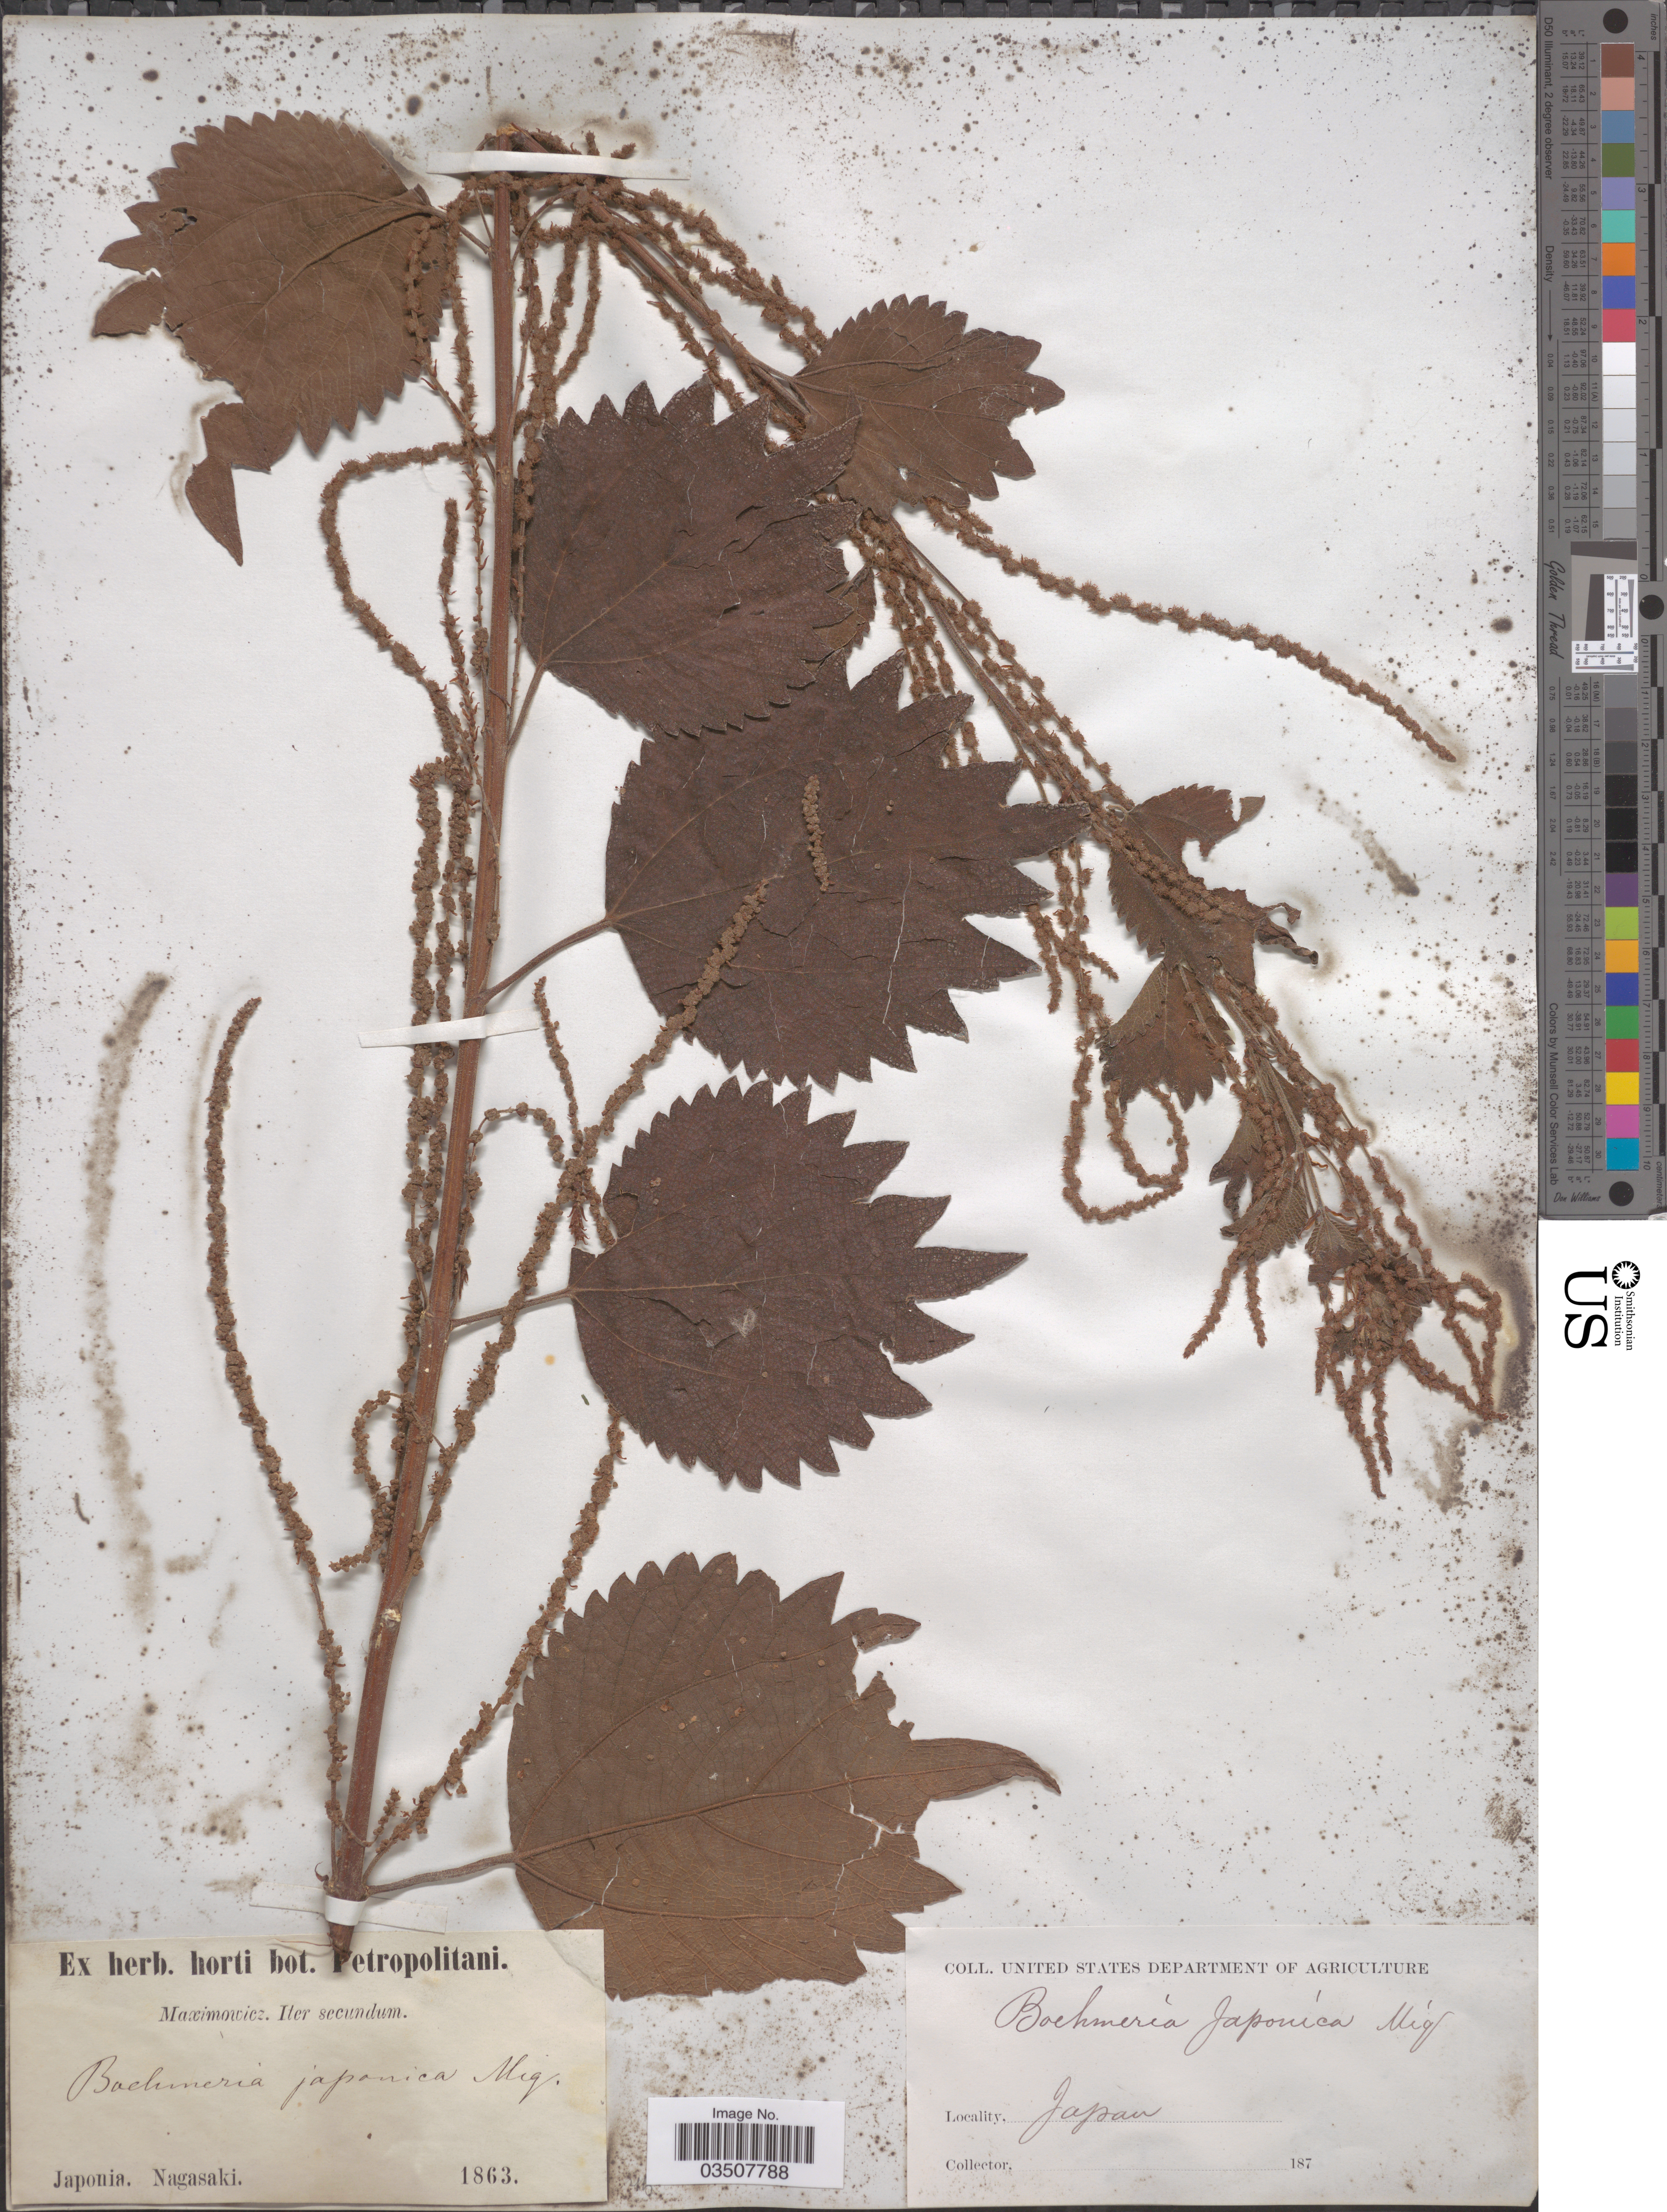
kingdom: Plantae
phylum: Tracheophyta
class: Magnoliopsida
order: Rosales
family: Urticaceae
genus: Boehmeria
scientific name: Boehmeria japonica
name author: (L. f.) Miq.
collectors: Maximowicz, --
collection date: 1863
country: Japan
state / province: Nagasaki